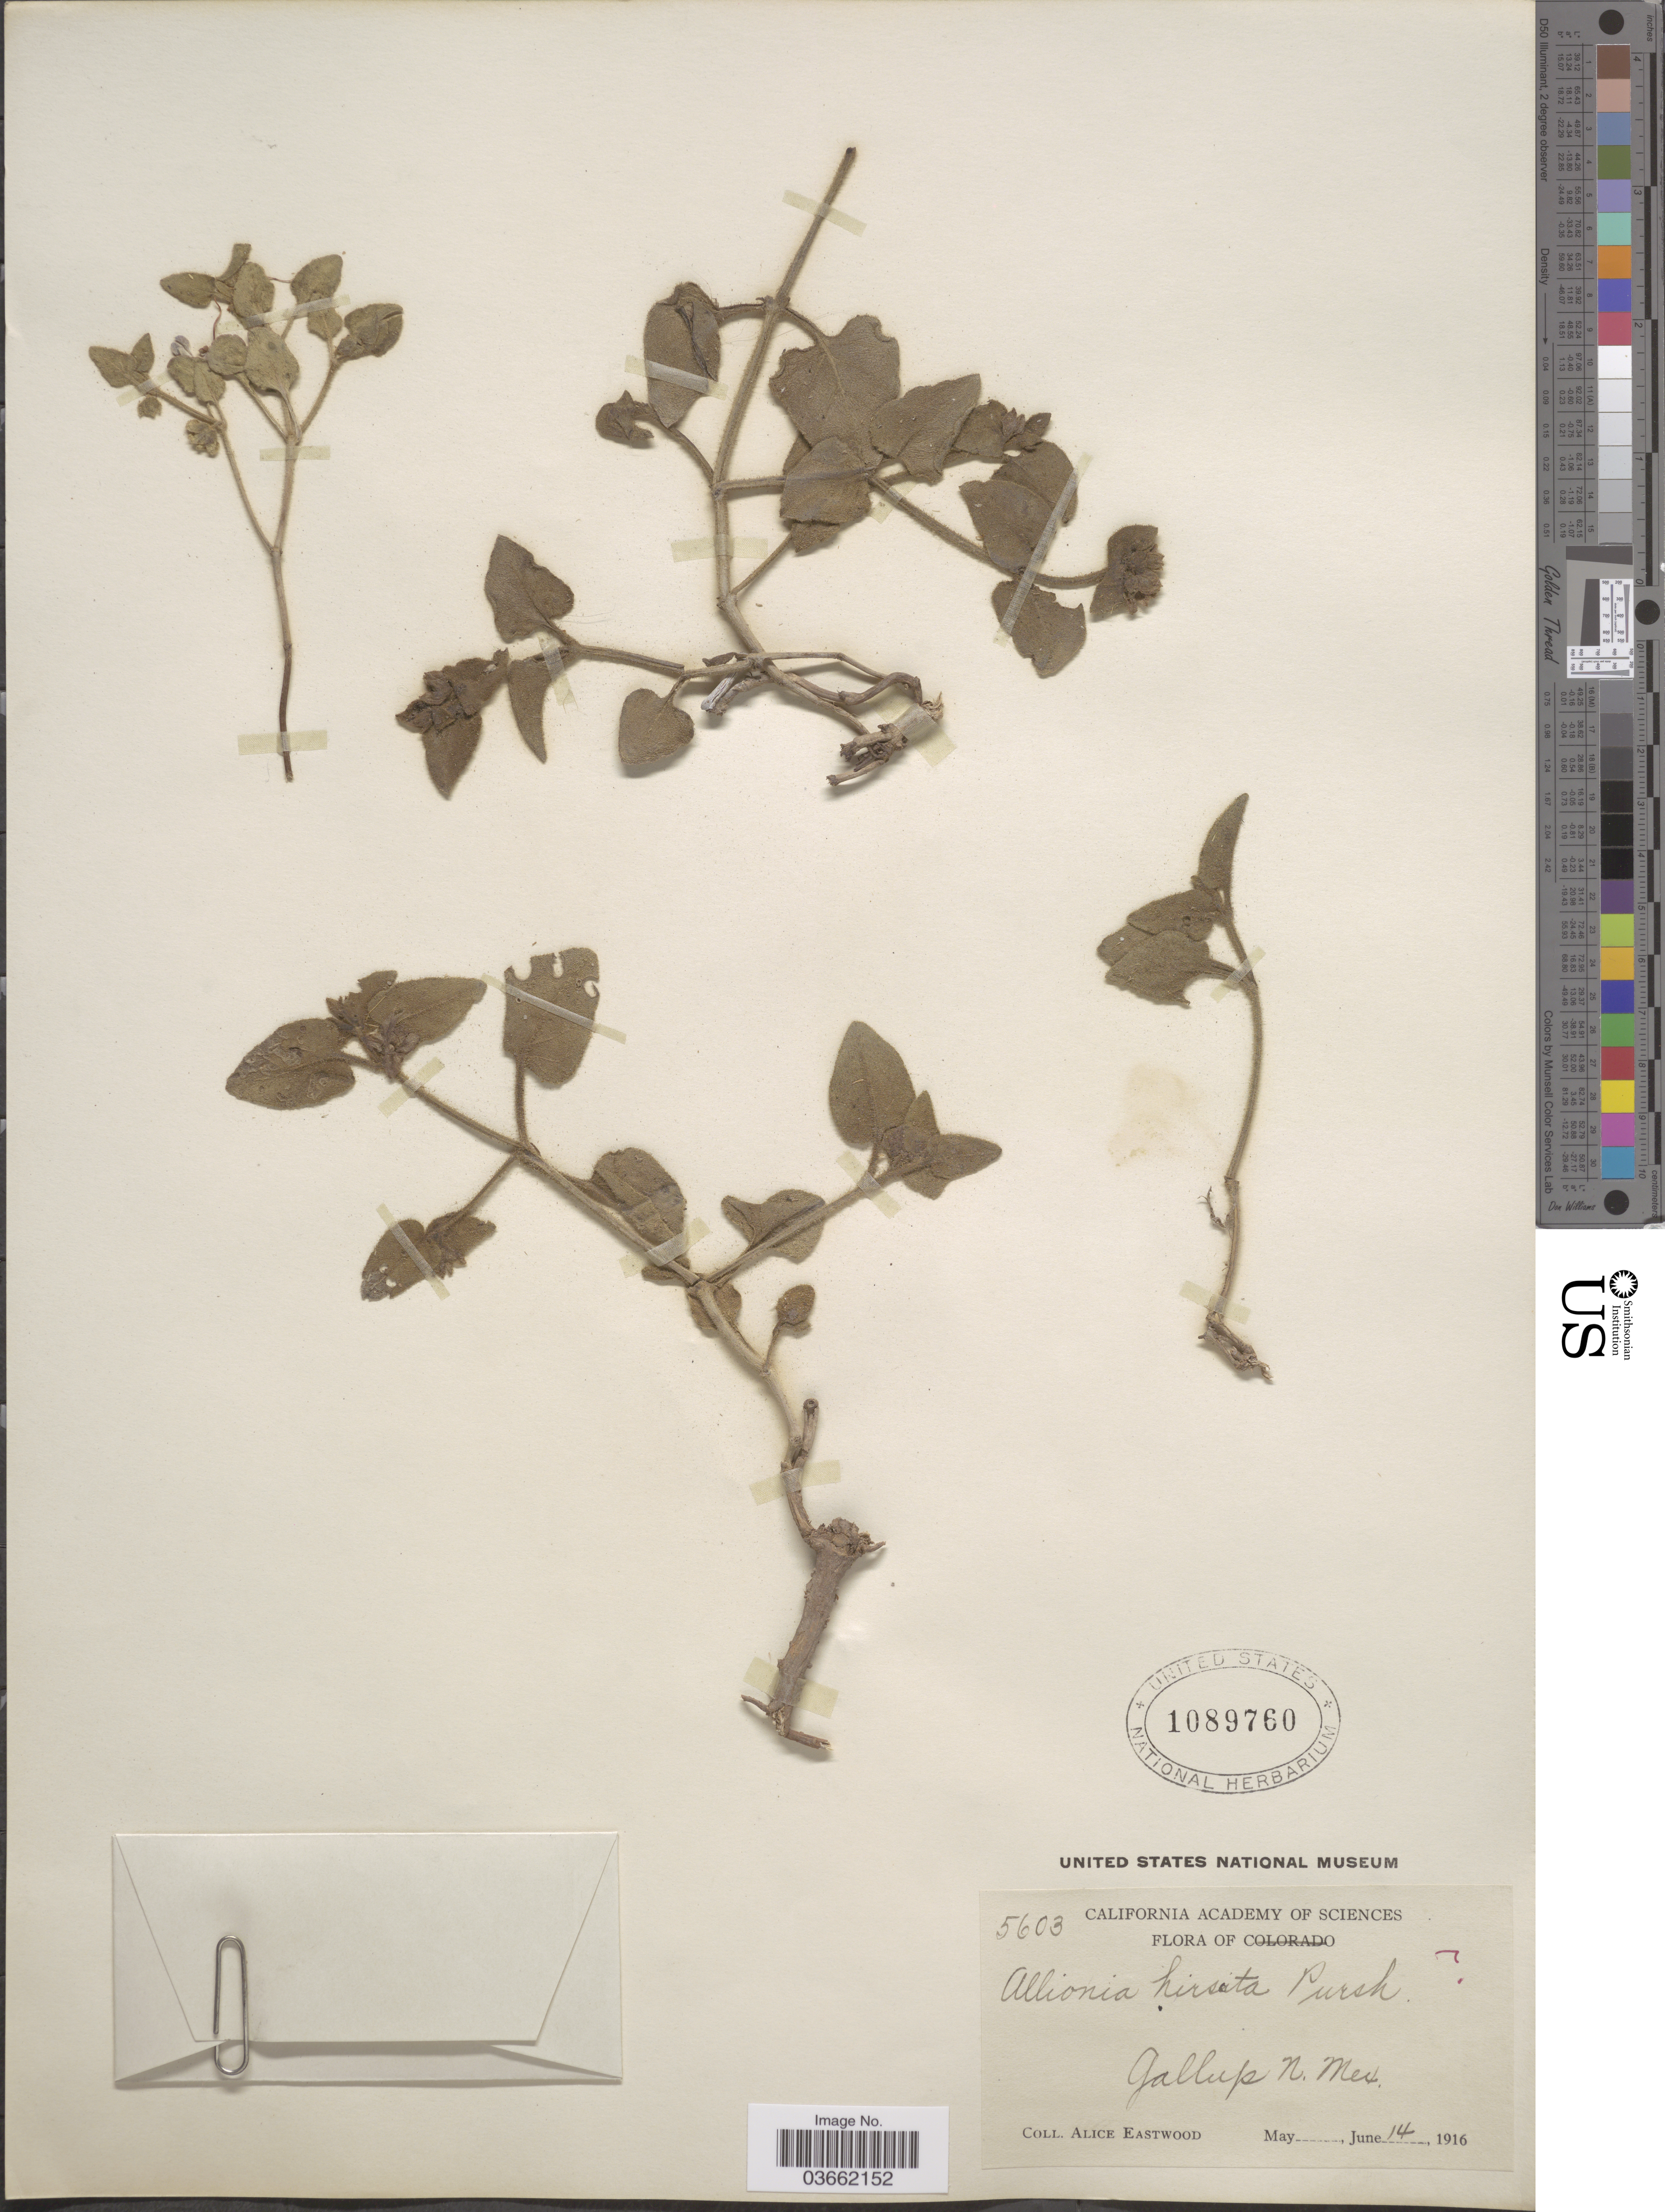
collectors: A. Eastwood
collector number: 5603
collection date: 1916-06-14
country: United States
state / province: New Mexico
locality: Gallup.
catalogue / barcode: US 1089760